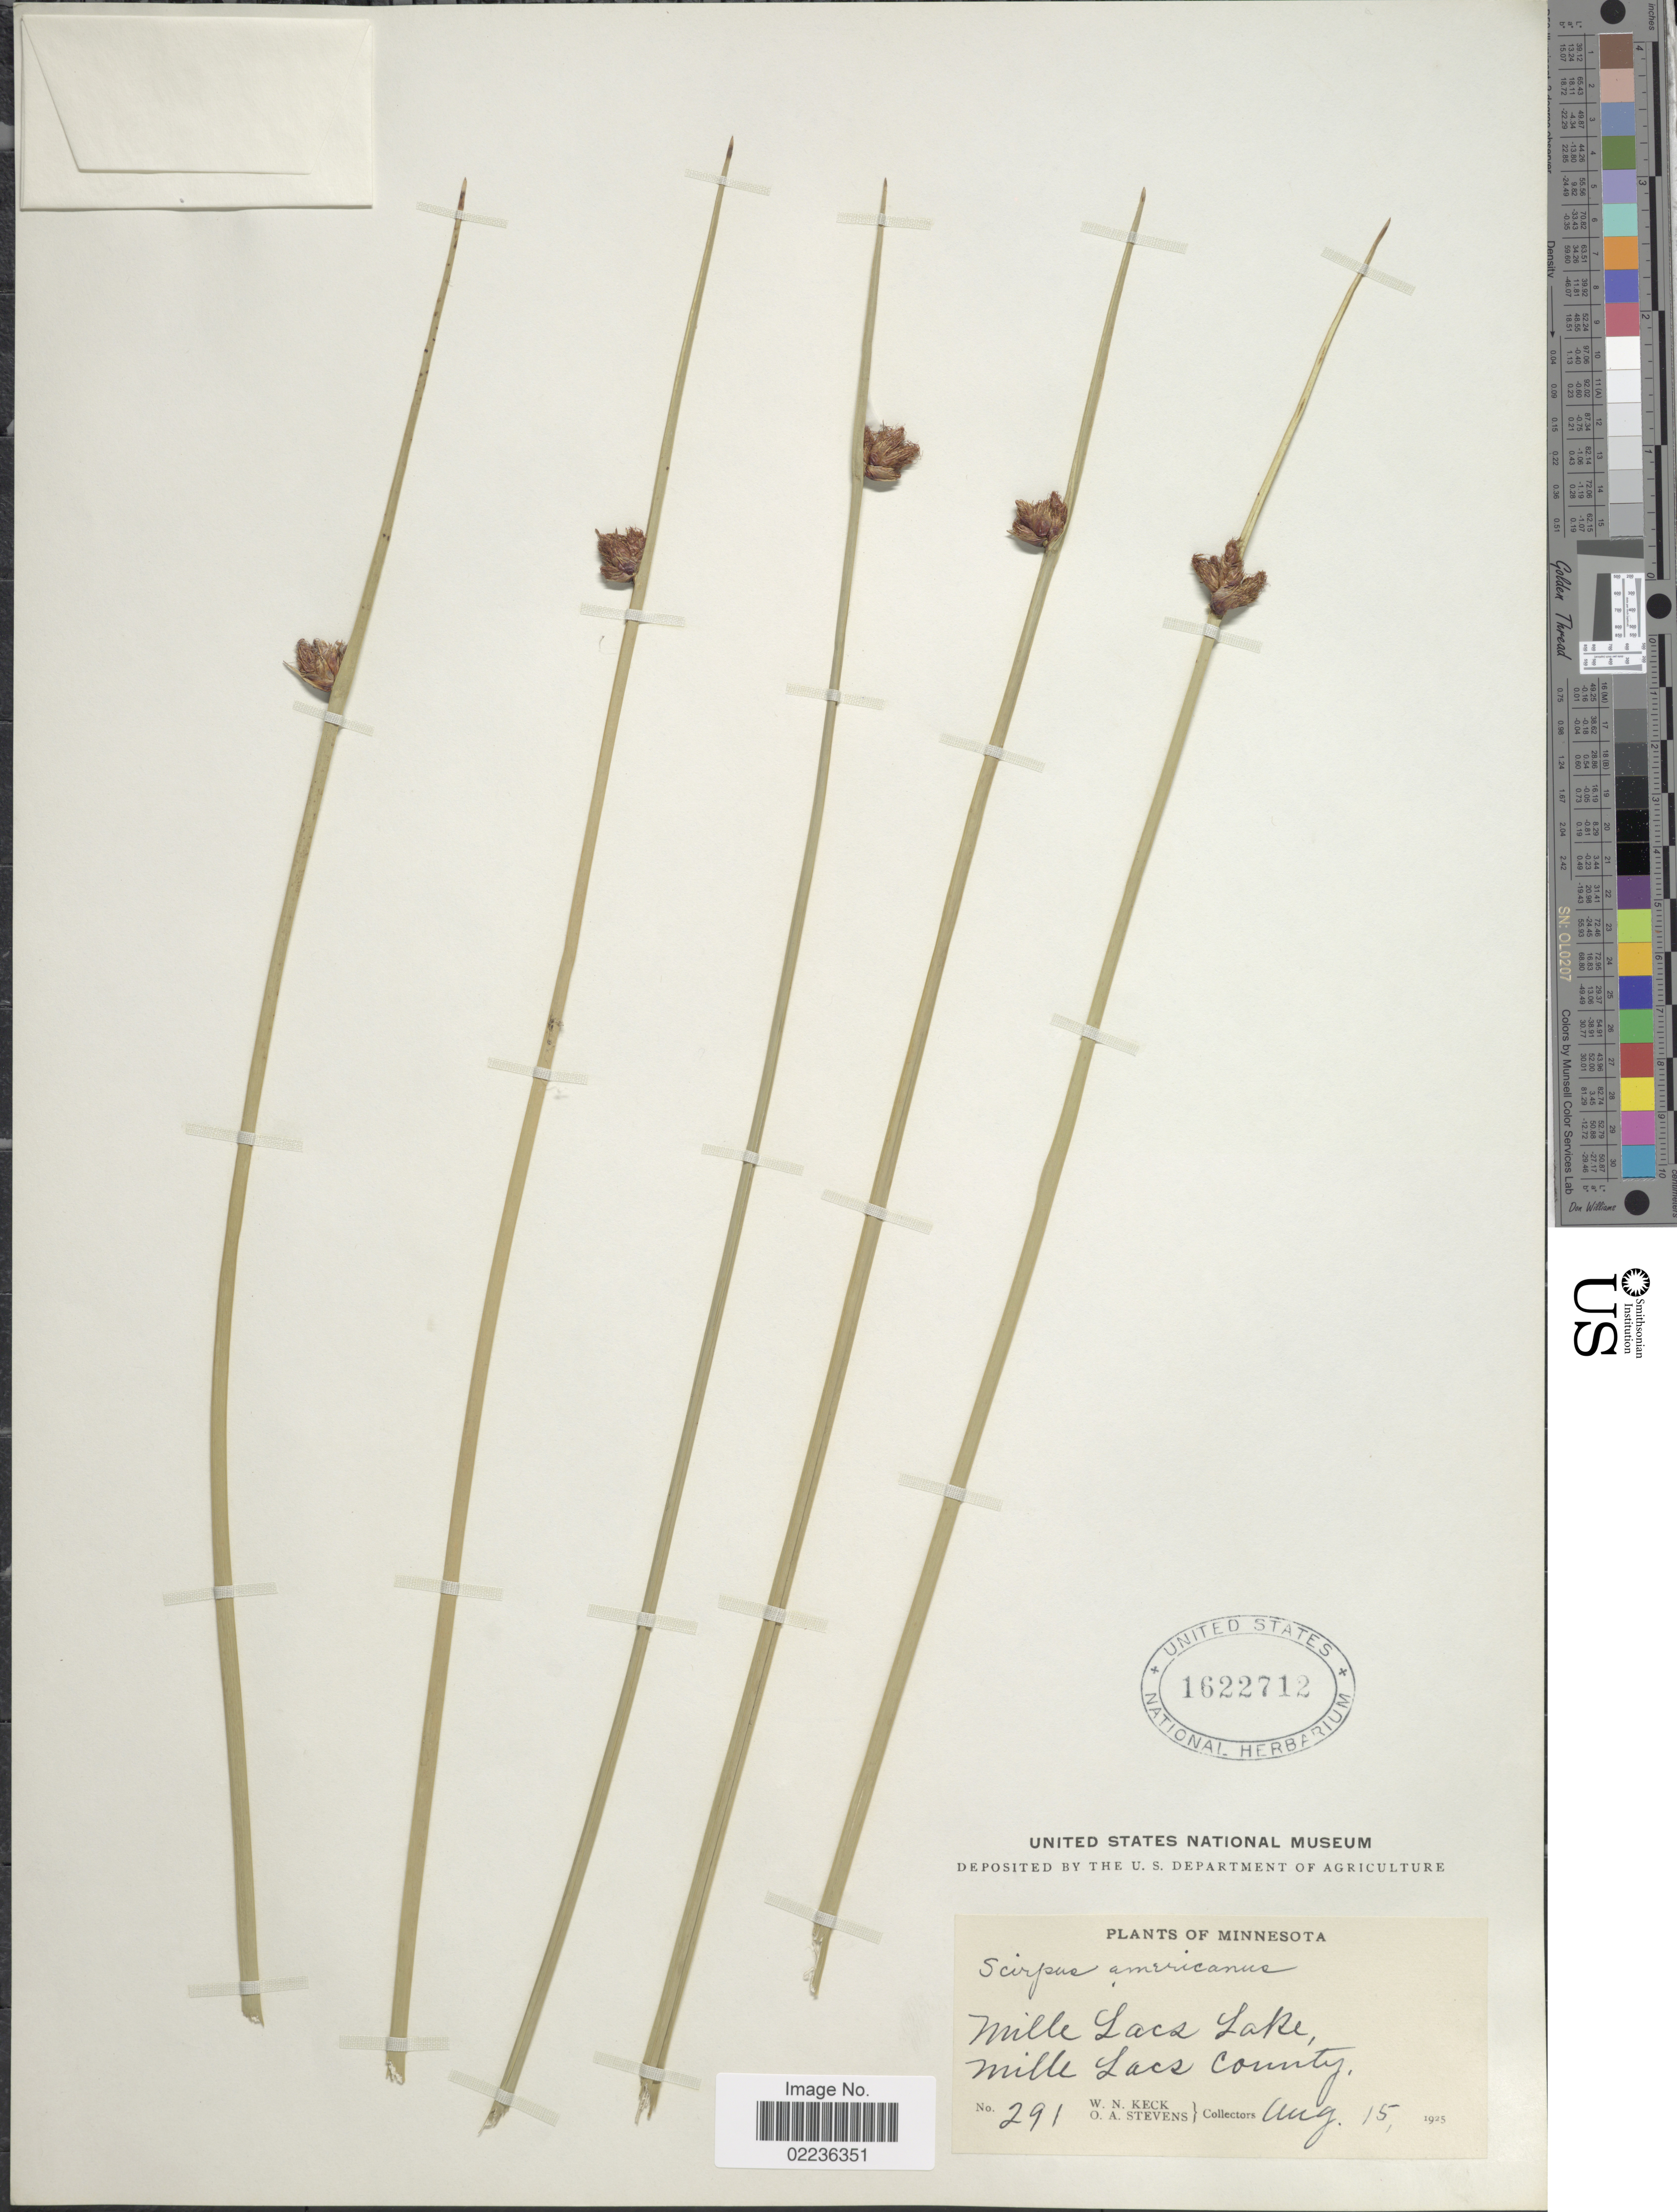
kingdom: Plantae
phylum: Tracheophyta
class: Liliopsida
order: Poales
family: Cyperaceae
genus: Schoenoplectus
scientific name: Schoenoplectus pungens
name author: (Vahl) Palla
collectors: W. Keck & O. A. Stevens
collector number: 291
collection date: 1925-08-15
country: United States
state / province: Minnesota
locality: Mille Lacs Lake, Mille Lacs County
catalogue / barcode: US 1622712